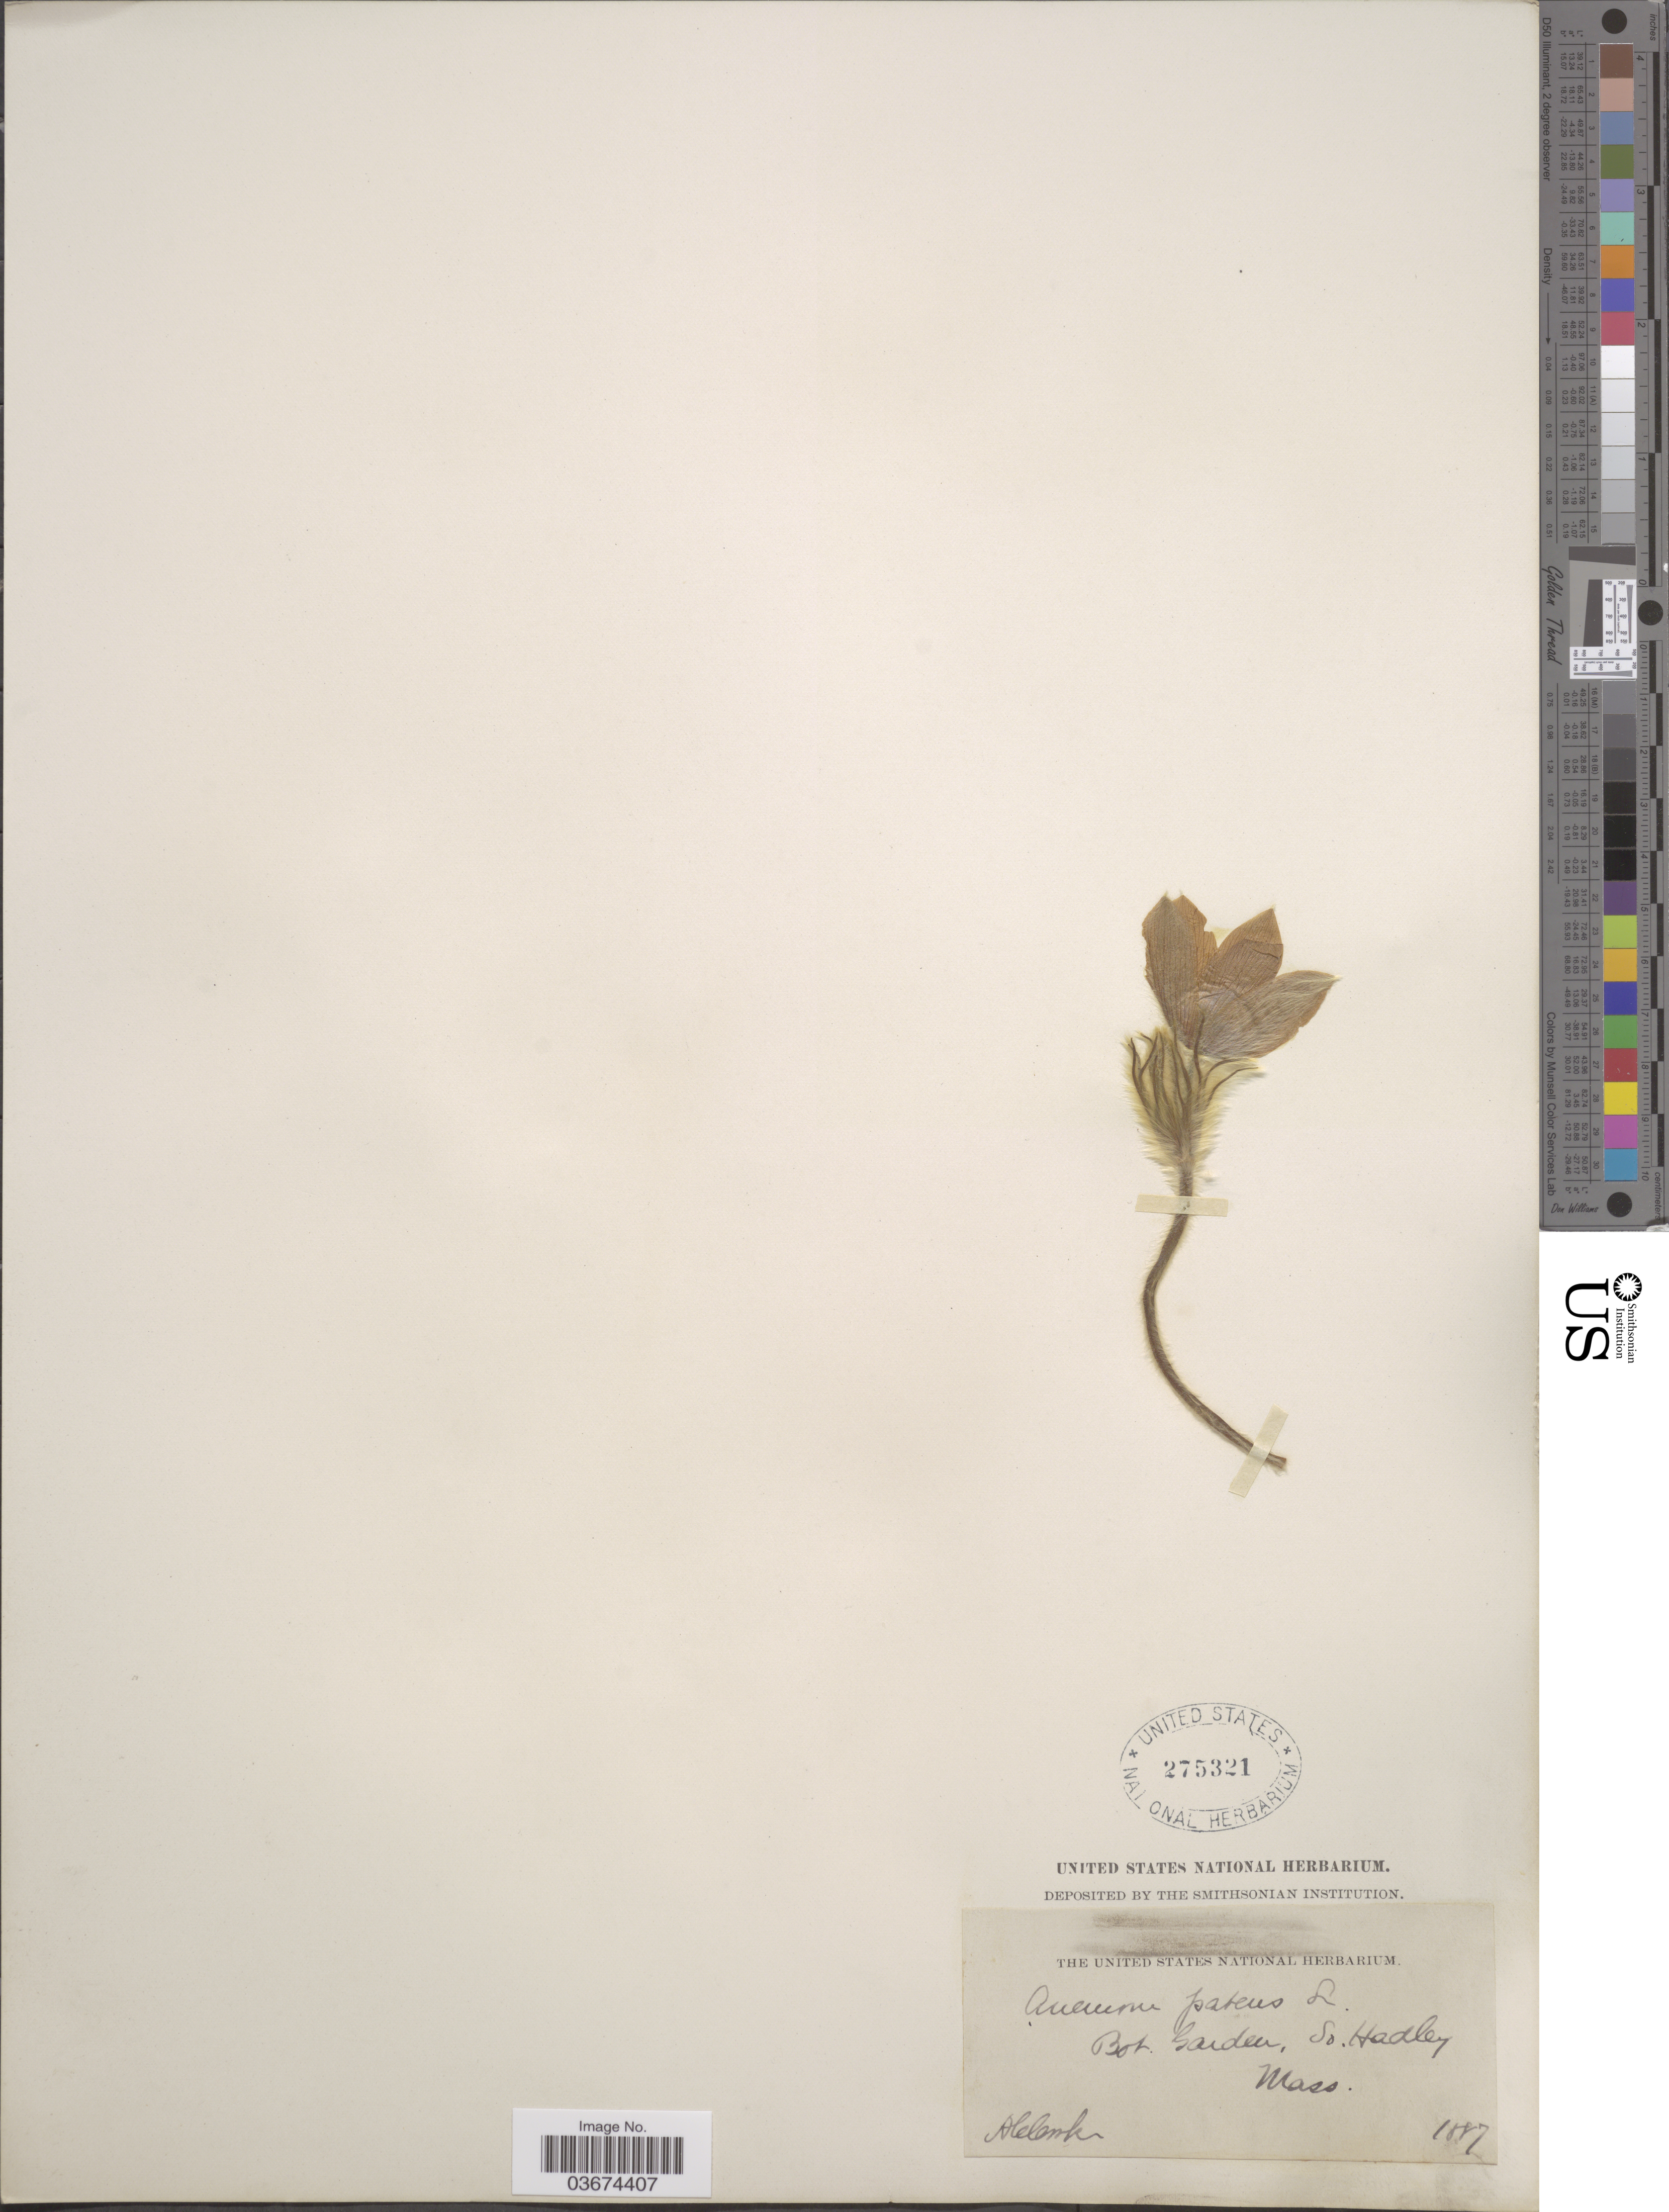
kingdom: Plantae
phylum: Tracheophyta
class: Magnoliopsida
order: Ranunculales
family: Ranunculaceae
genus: Pulsatilla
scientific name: Pulsatilla nuttalliana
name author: (DC.) Bercht. & J. Presl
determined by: Strong, Mark T., (BOT), Smithsonian Institution - National Museum of Natural History (UNITED STATES)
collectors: A. Cook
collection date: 1887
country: United States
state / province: Massachusetts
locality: Bot. Garden, So. Hadley.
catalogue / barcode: US 275321